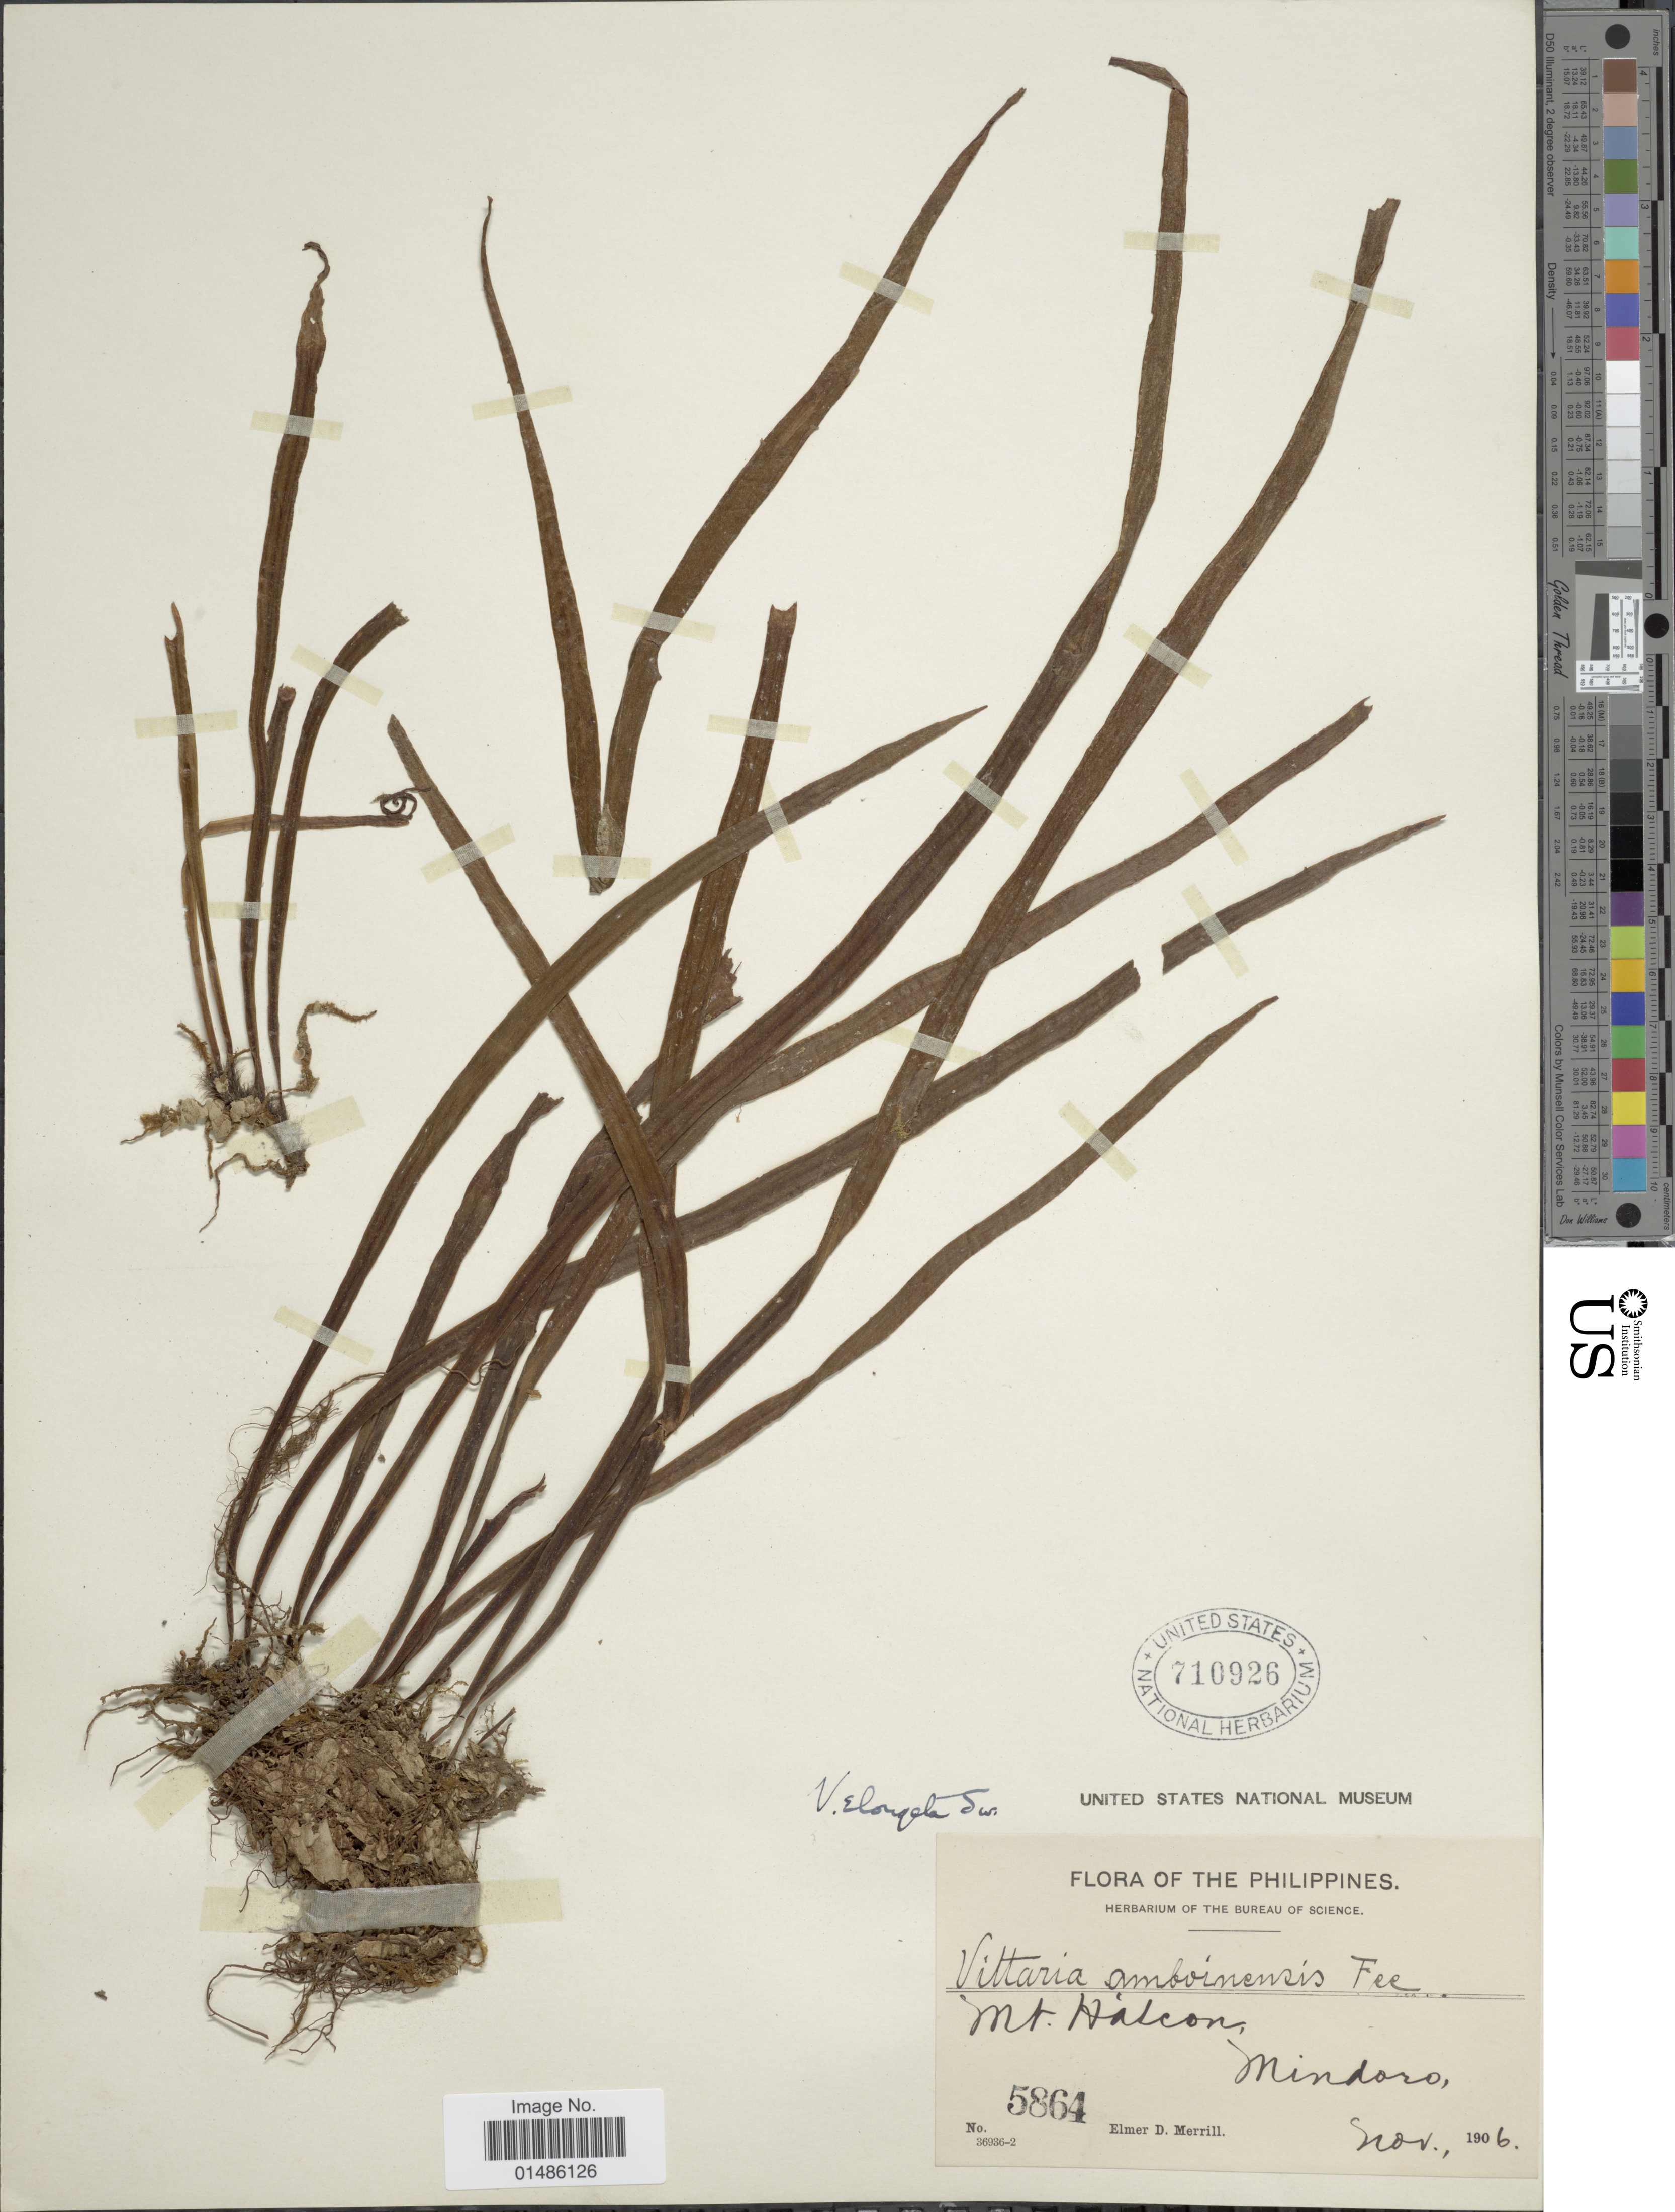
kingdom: Plantae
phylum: Tracheophyta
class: Polypodiopsida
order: Polypodiales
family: Pteridaceae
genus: Haplopteris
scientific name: Haplopteris elongata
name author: (Sw.) Crane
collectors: E. D. Merrill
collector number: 5864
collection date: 1906-11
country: Philippines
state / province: Mimaropa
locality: Mt. Halcon, Mindoro.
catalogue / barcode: US 710926